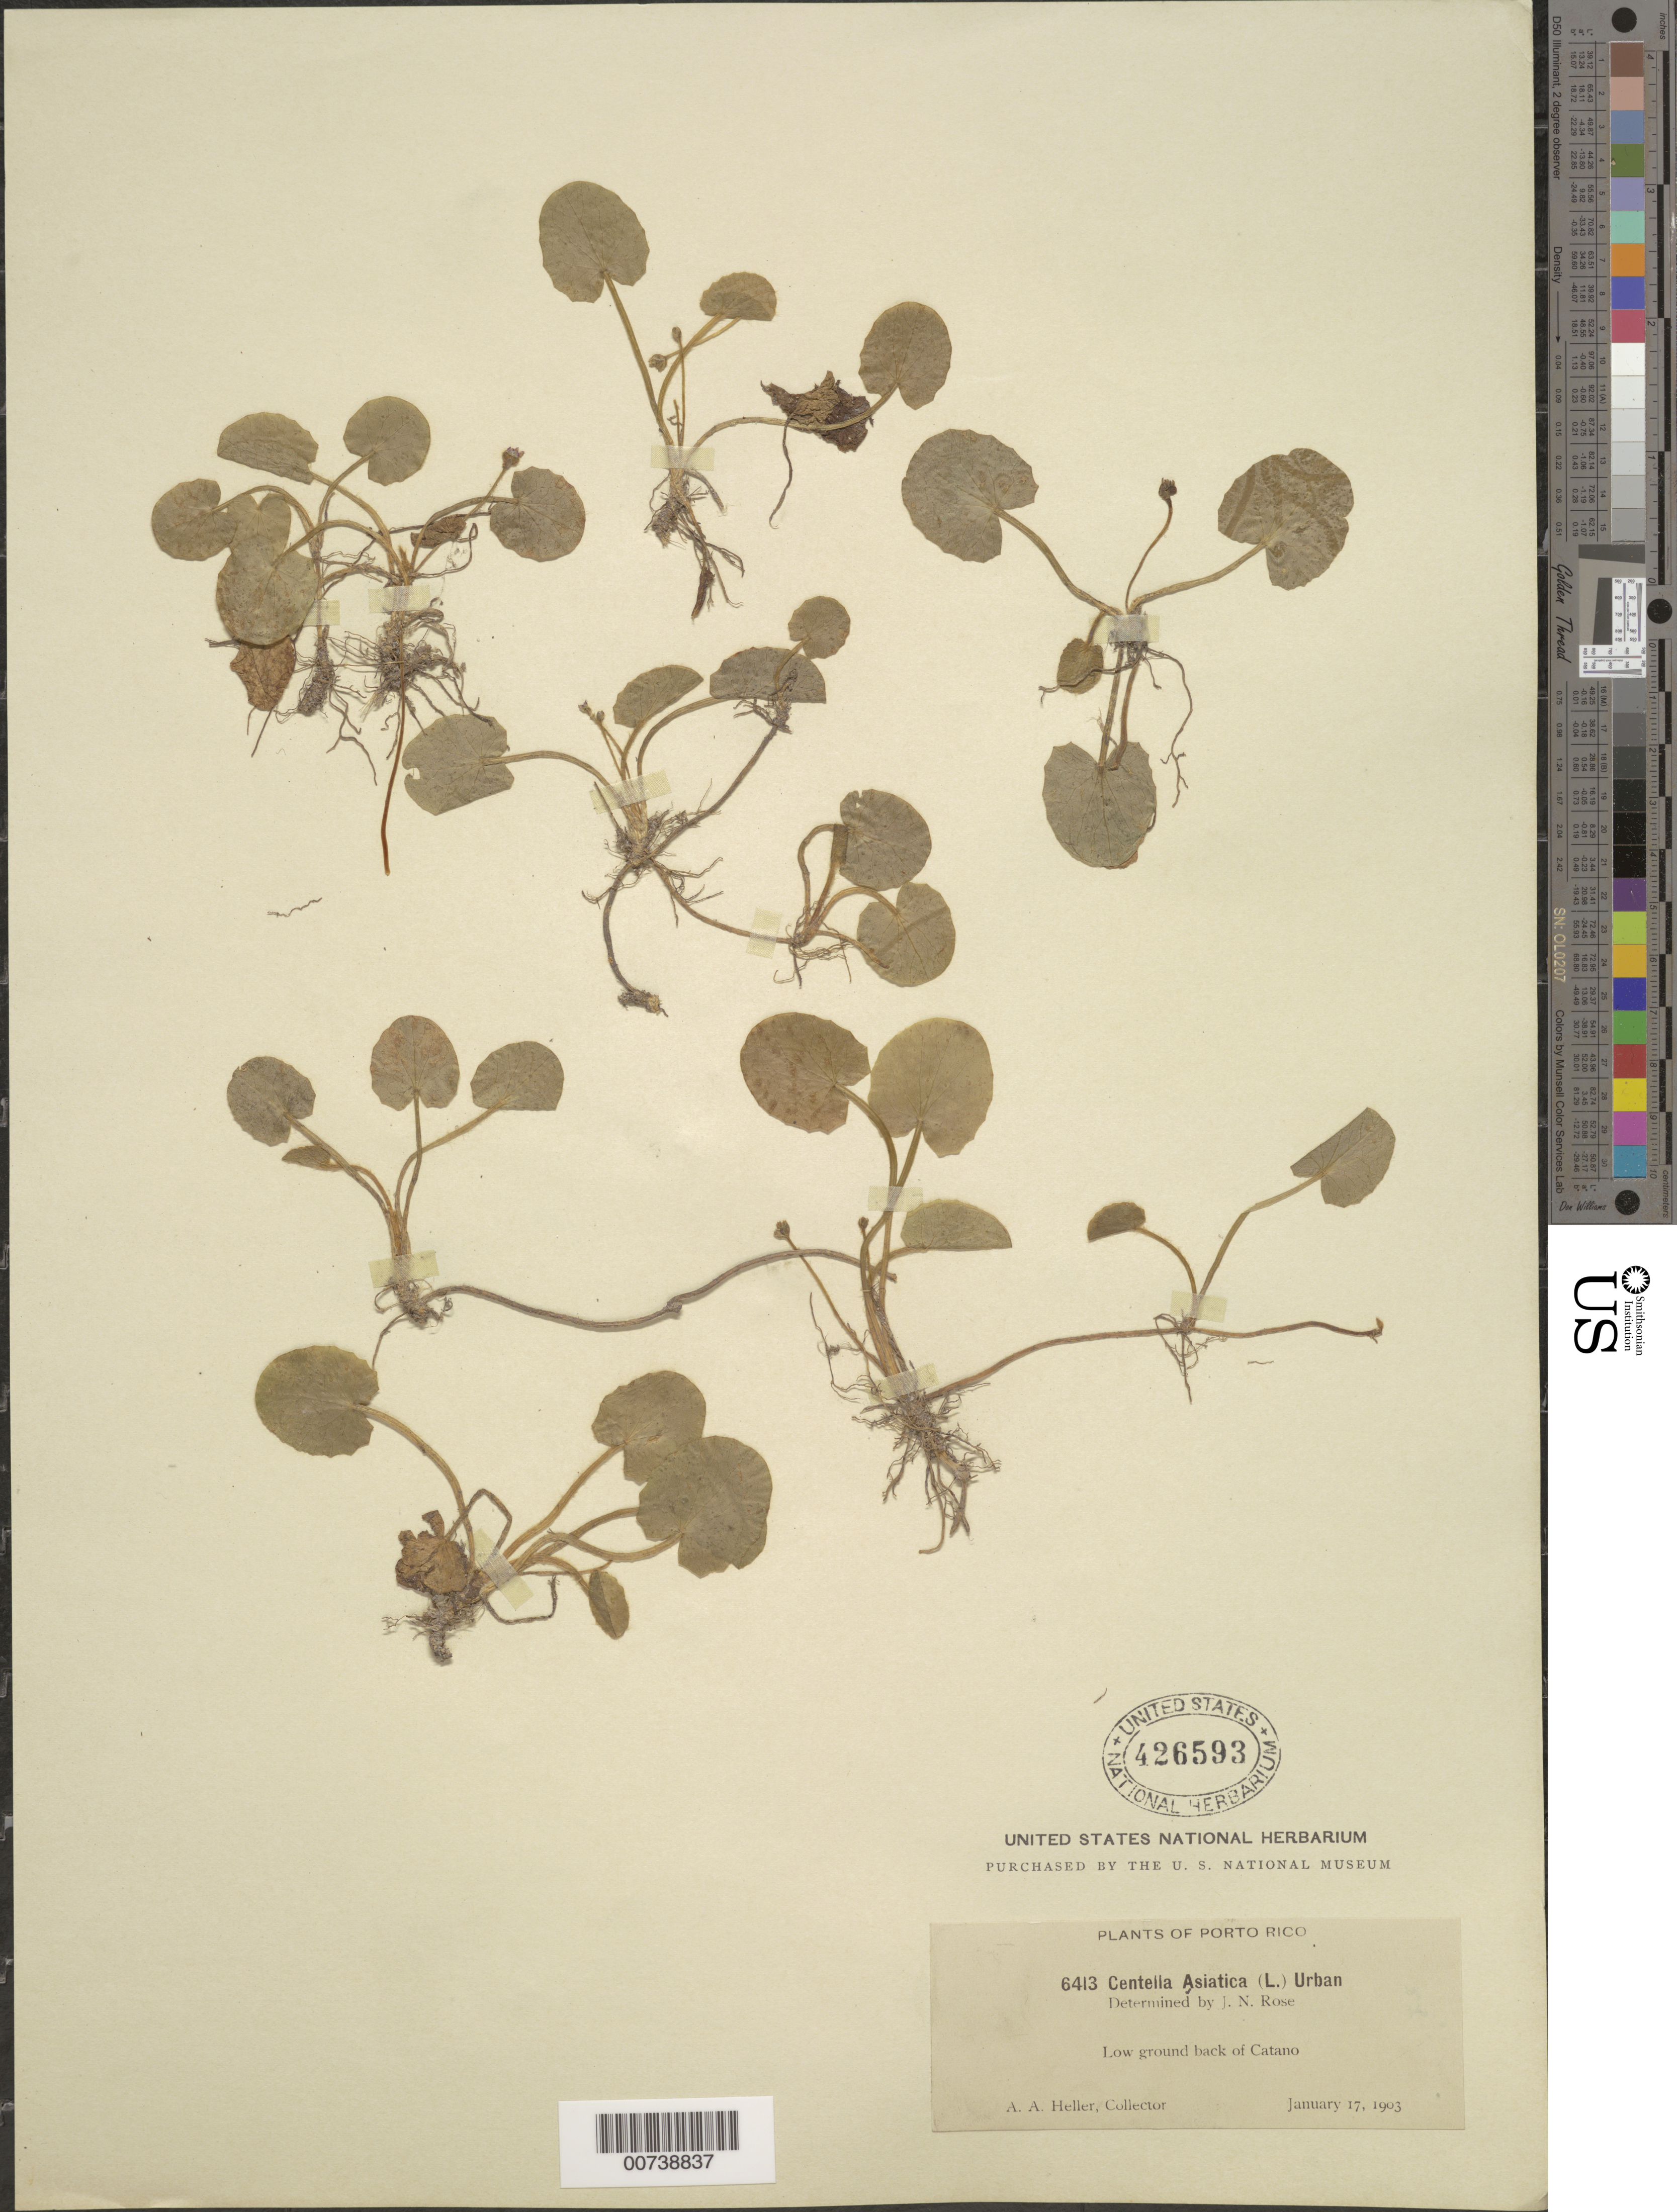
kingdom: Plantae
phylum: Tracheophyta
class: Magnoliopsida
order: Apiales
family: Apiaceae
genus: Centella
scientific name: Centella asiatica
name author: (L.) Urb.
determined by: Rose, Joseph N.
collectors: A. A. Heller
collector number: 6413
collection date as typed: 17 Jan 1903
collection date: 1903-01-17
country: Puerto Rico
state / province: Cataño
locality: Low ground back of Cataño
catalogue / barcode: US 426593